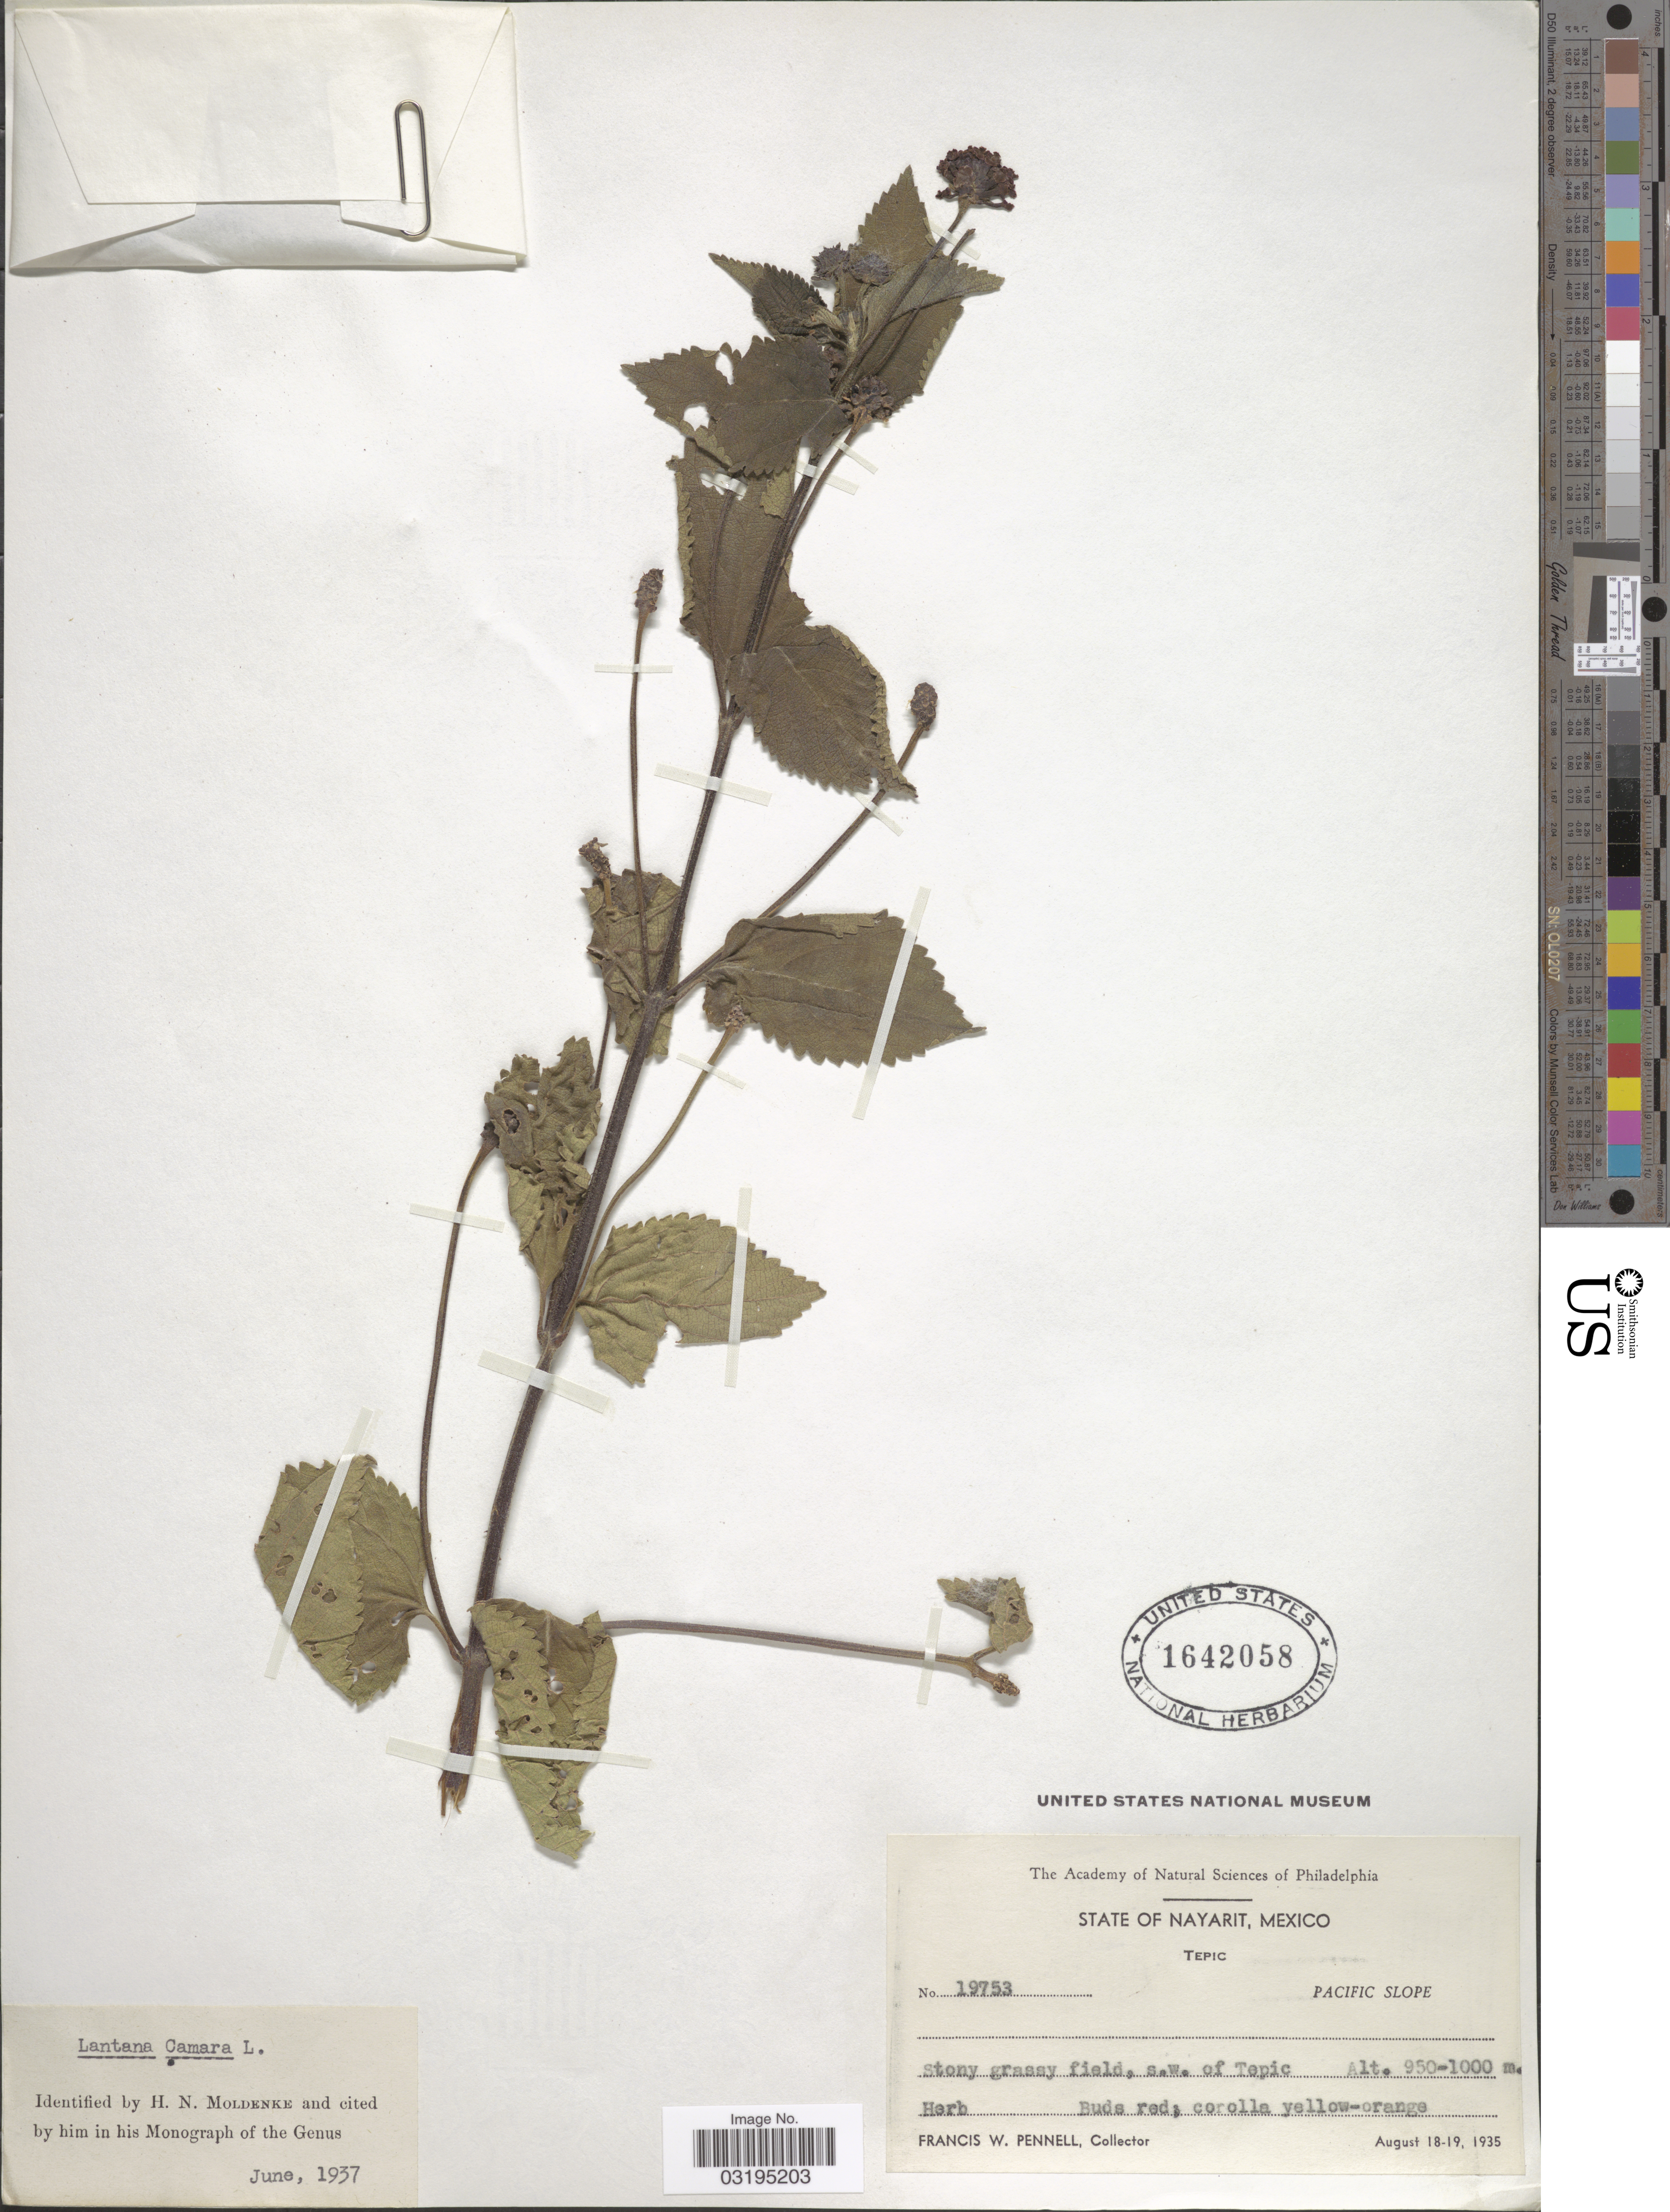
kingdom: Plantae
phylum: Tracheophyta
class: Magnoliopsida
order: Lamiales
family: Verbenaceae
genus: Lantana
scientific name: Lantana camara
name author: L.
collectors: F. W. Pennell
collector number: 19753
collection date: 1935-08-18/1935-08-19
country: Mexico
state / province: Nayarit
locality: Tepic. Pacific Slope. Stony grassy field, s.w. of Tepic.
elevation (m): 950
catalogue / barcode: US 1642058